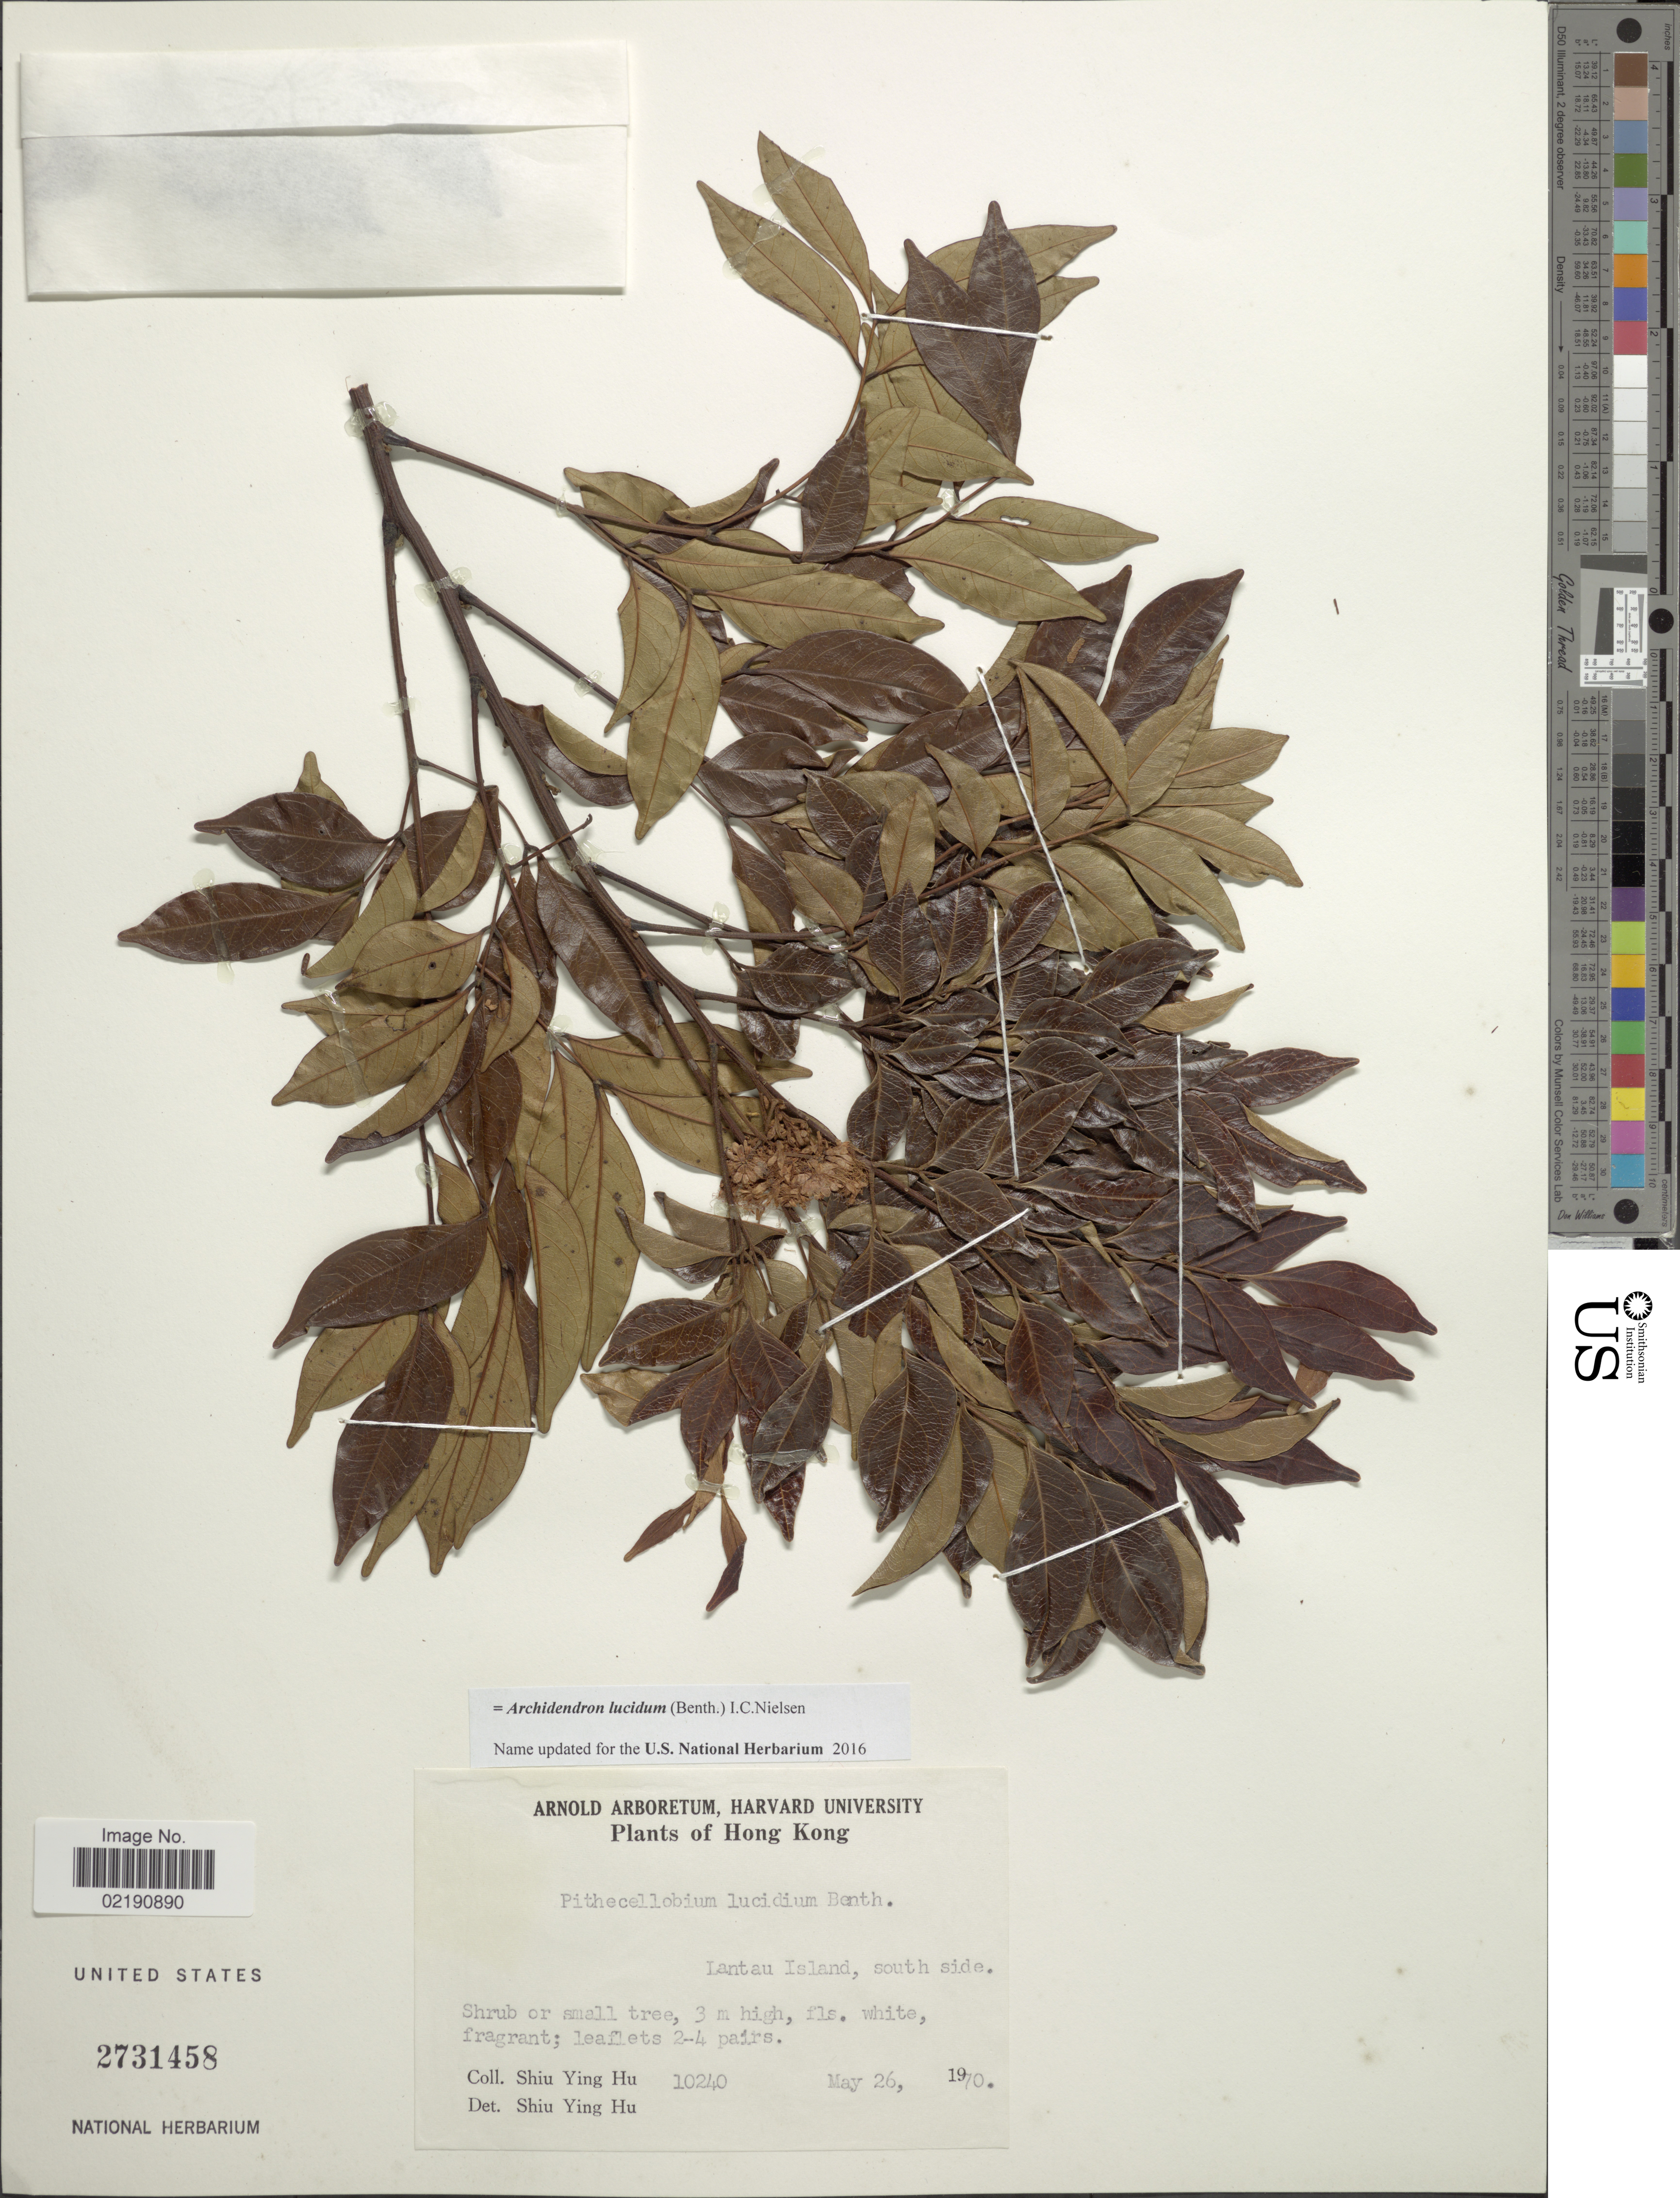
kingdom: Plantae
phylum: Tracheophyta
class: Magnoliopsida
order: Fabales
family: Fabaceae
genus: Archidendron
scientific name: Archidendron lucidum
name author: (Benth.) I.C. Nielsen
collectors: S. Y. Hu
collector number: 10240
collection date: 1970-05-26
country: China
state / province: Hong Kong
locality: Lantau Island, south side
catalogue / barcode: US 2731458